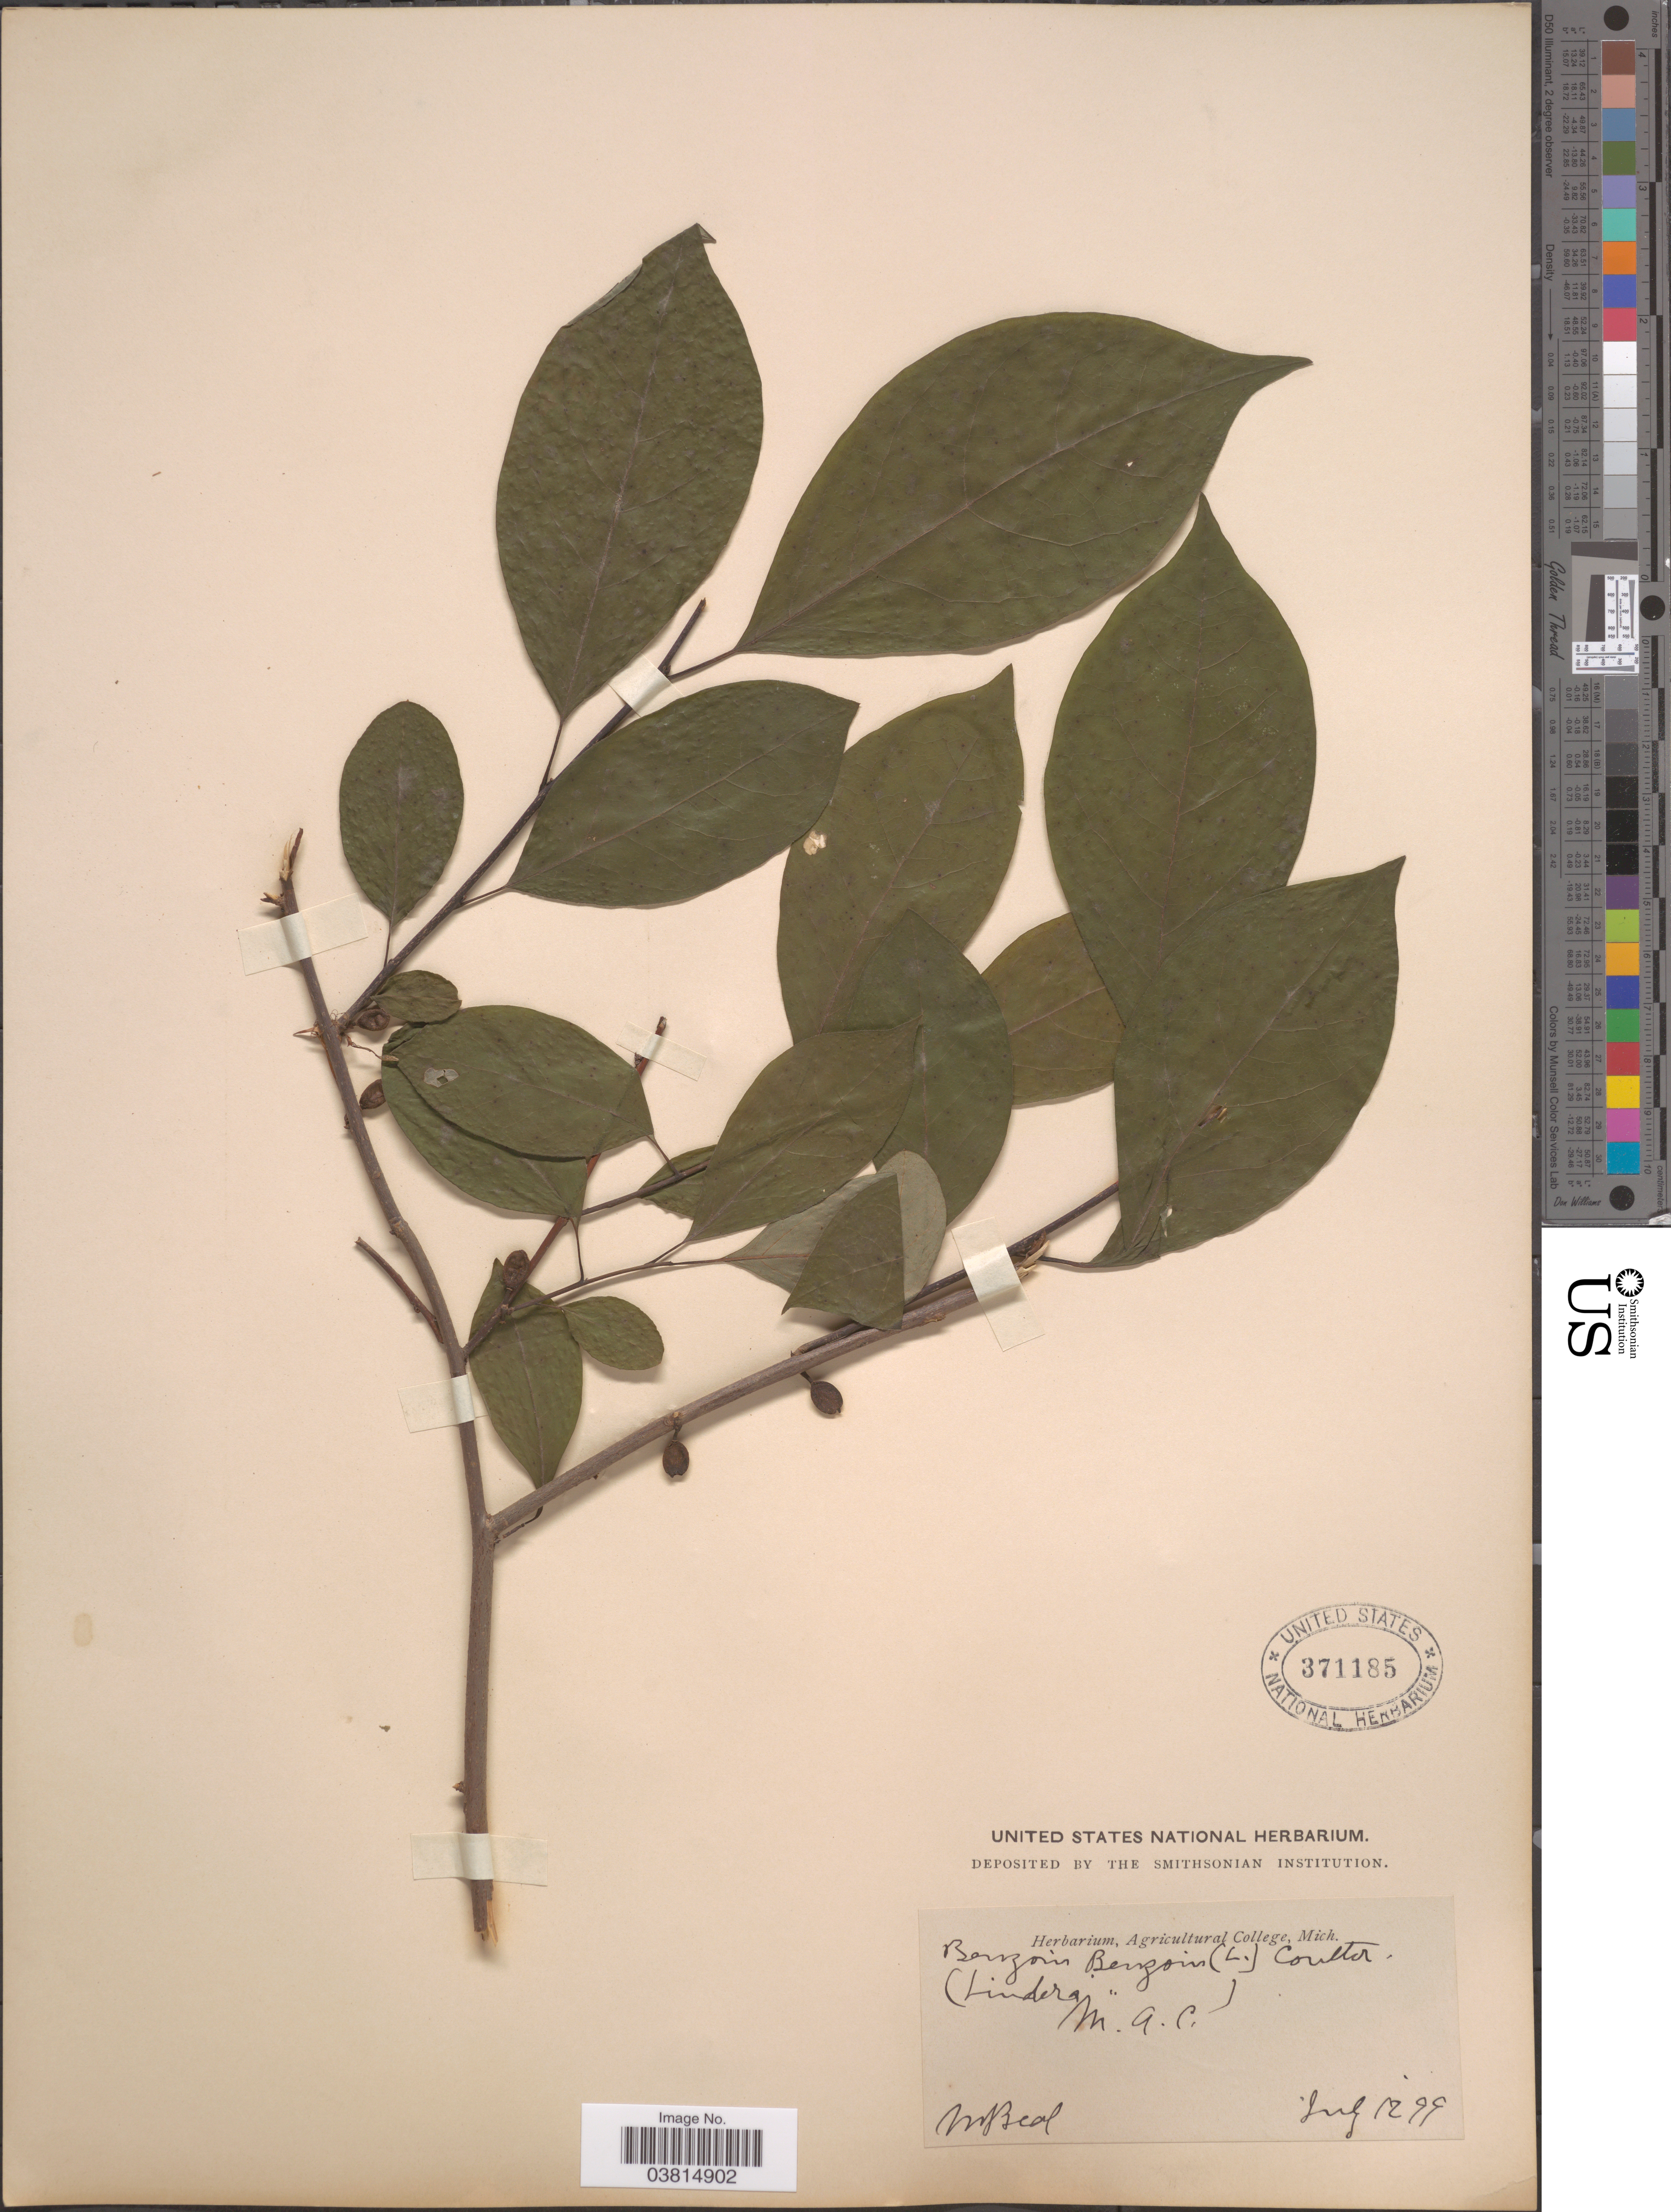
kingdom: Plantae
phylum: Tracheophyta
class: Magnoliopsida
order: Laurales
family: Lauraceae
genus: Lindera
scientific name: Lindera benzoin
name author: (L.) Blume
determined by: Strong, Mark T., (BOT), Smithsonian Institution - National Museum of Natural History (UNITED STATES)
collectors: M. Beal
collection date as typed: Transcribed d/m/y: 12/7/99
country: United States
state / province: Michigan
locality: M.A.C.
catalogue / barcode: US 371185